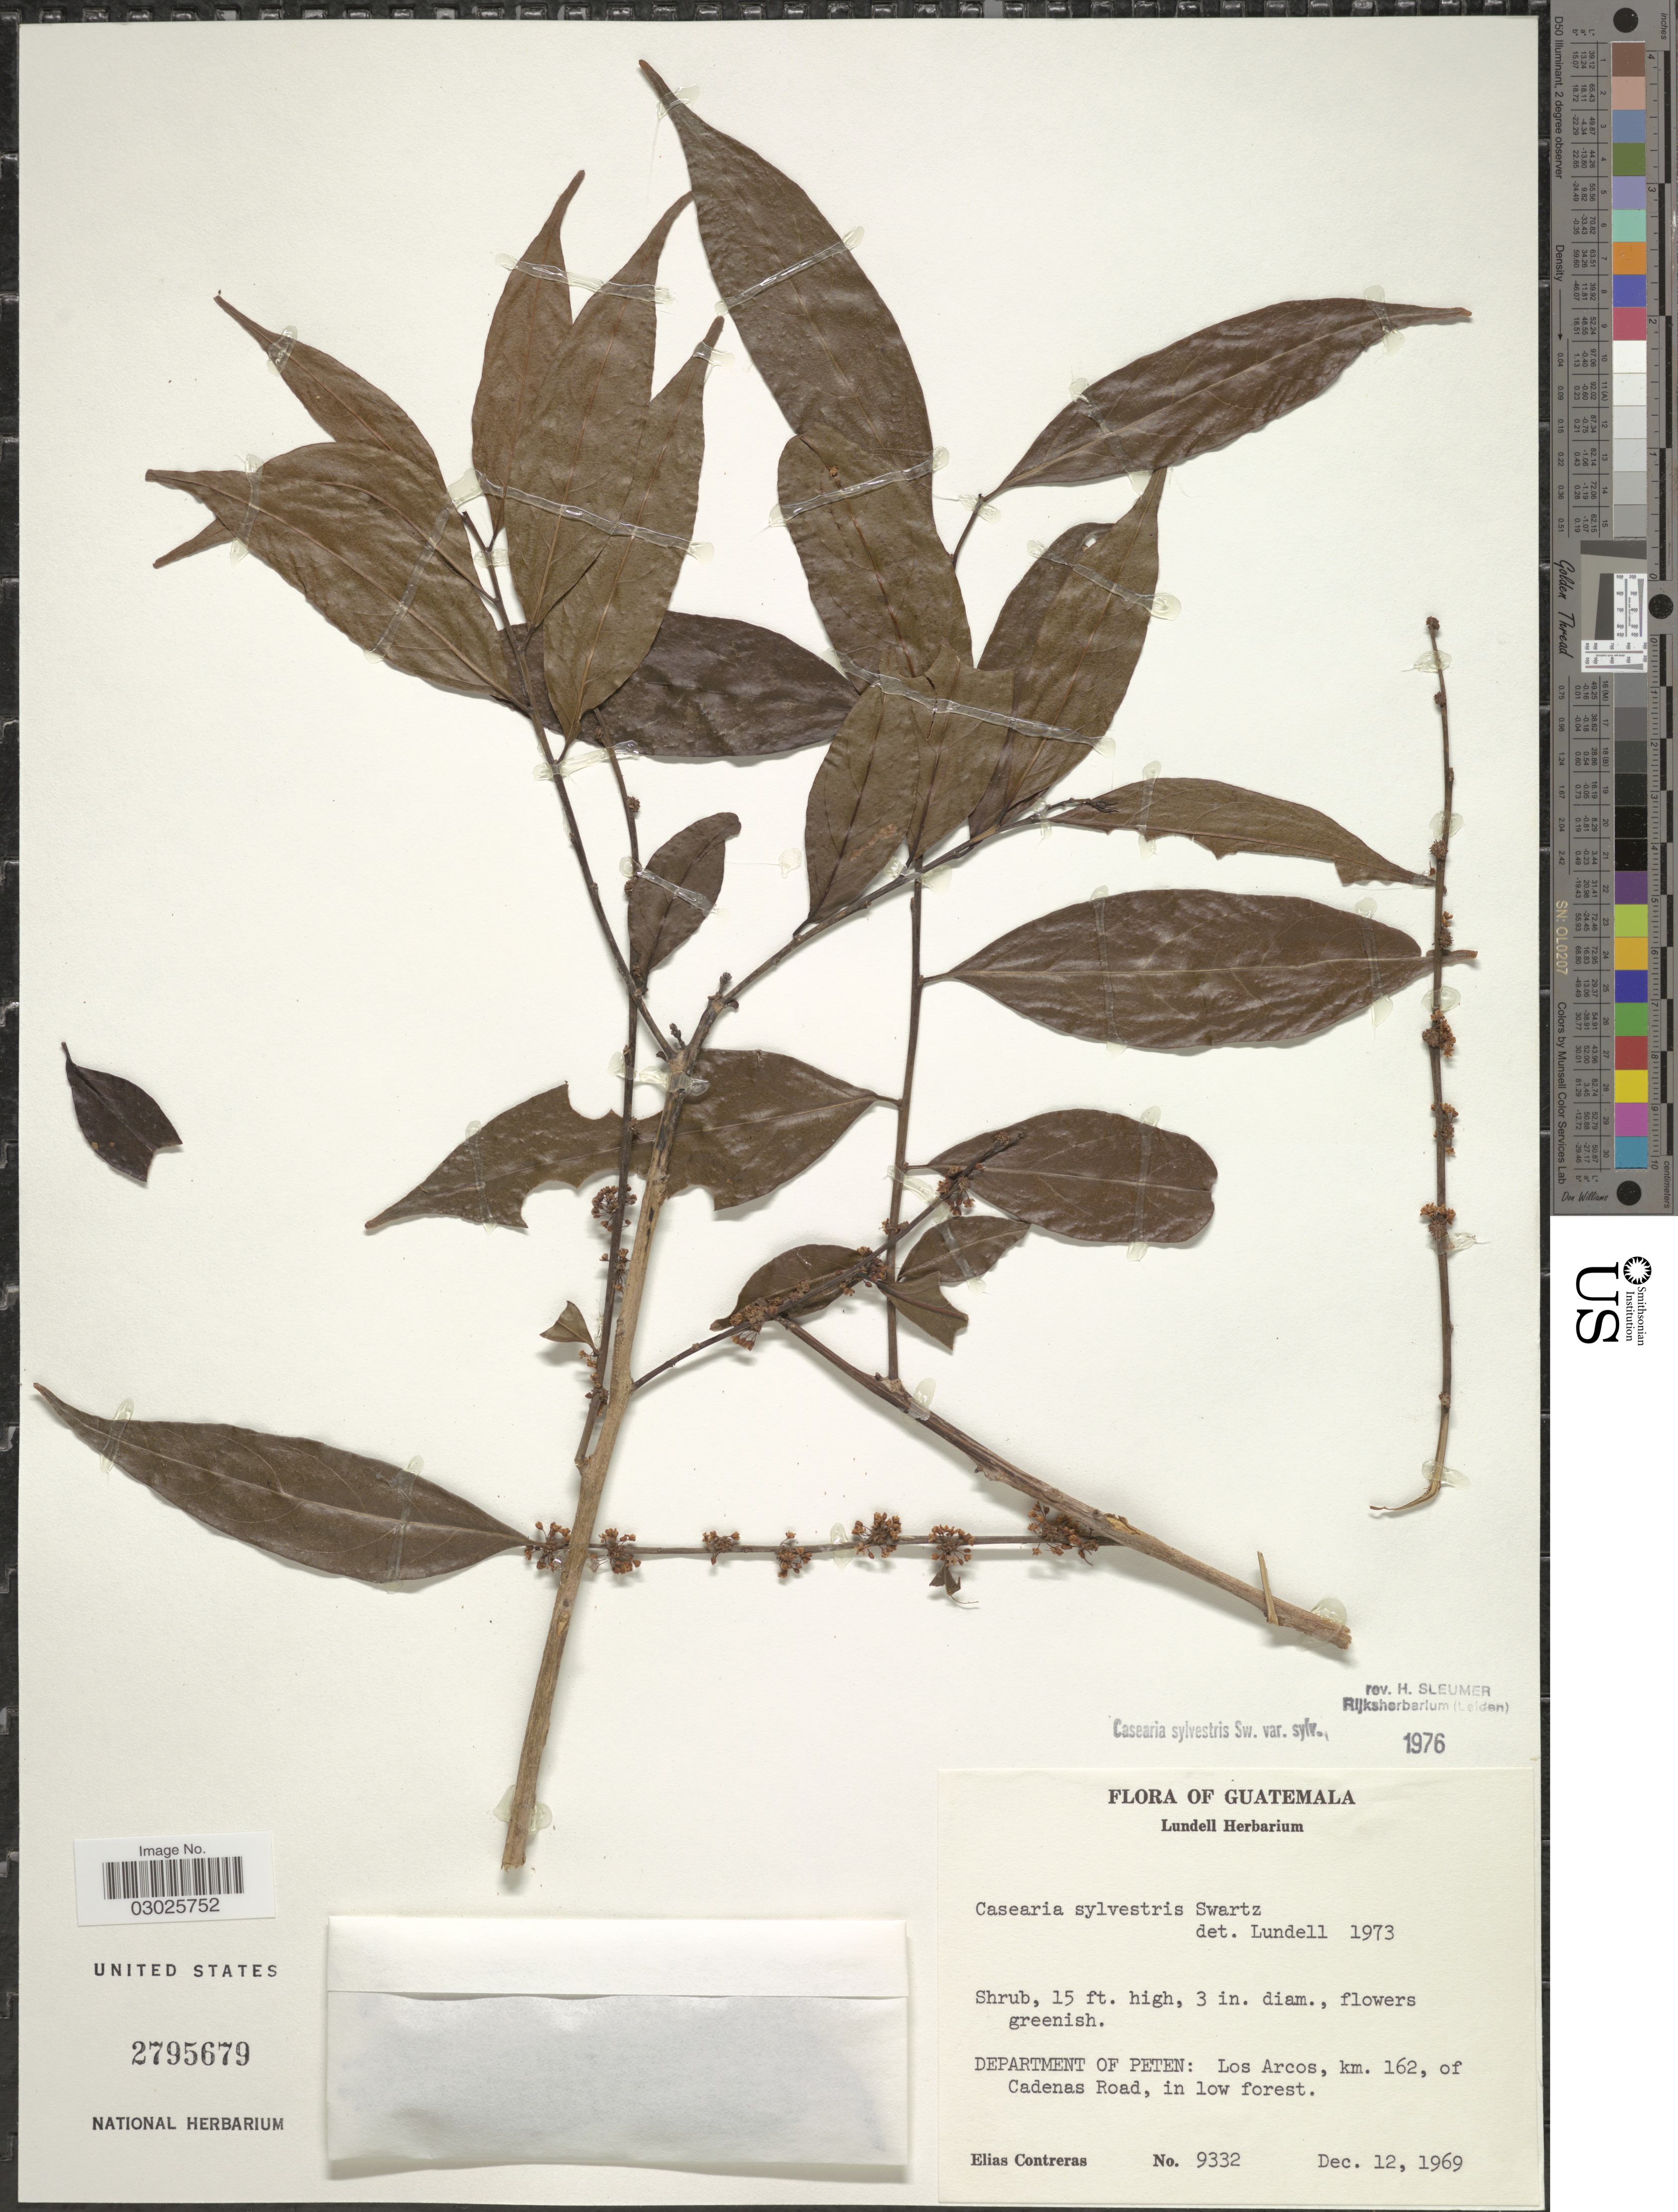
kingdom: Plantae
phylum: Tracheophyta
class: Magnoliopsida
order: Malpighiales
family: Salicaceae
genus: Casearia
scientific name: Casearia sylvestris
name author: Sw.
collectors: E. Contreras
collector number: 9332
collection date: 1969-12-12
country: Guatemala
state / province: El Petén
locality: Department of Peten: Los Arcos, km. 162, of Cadenas Road.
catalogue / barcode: US 2795679